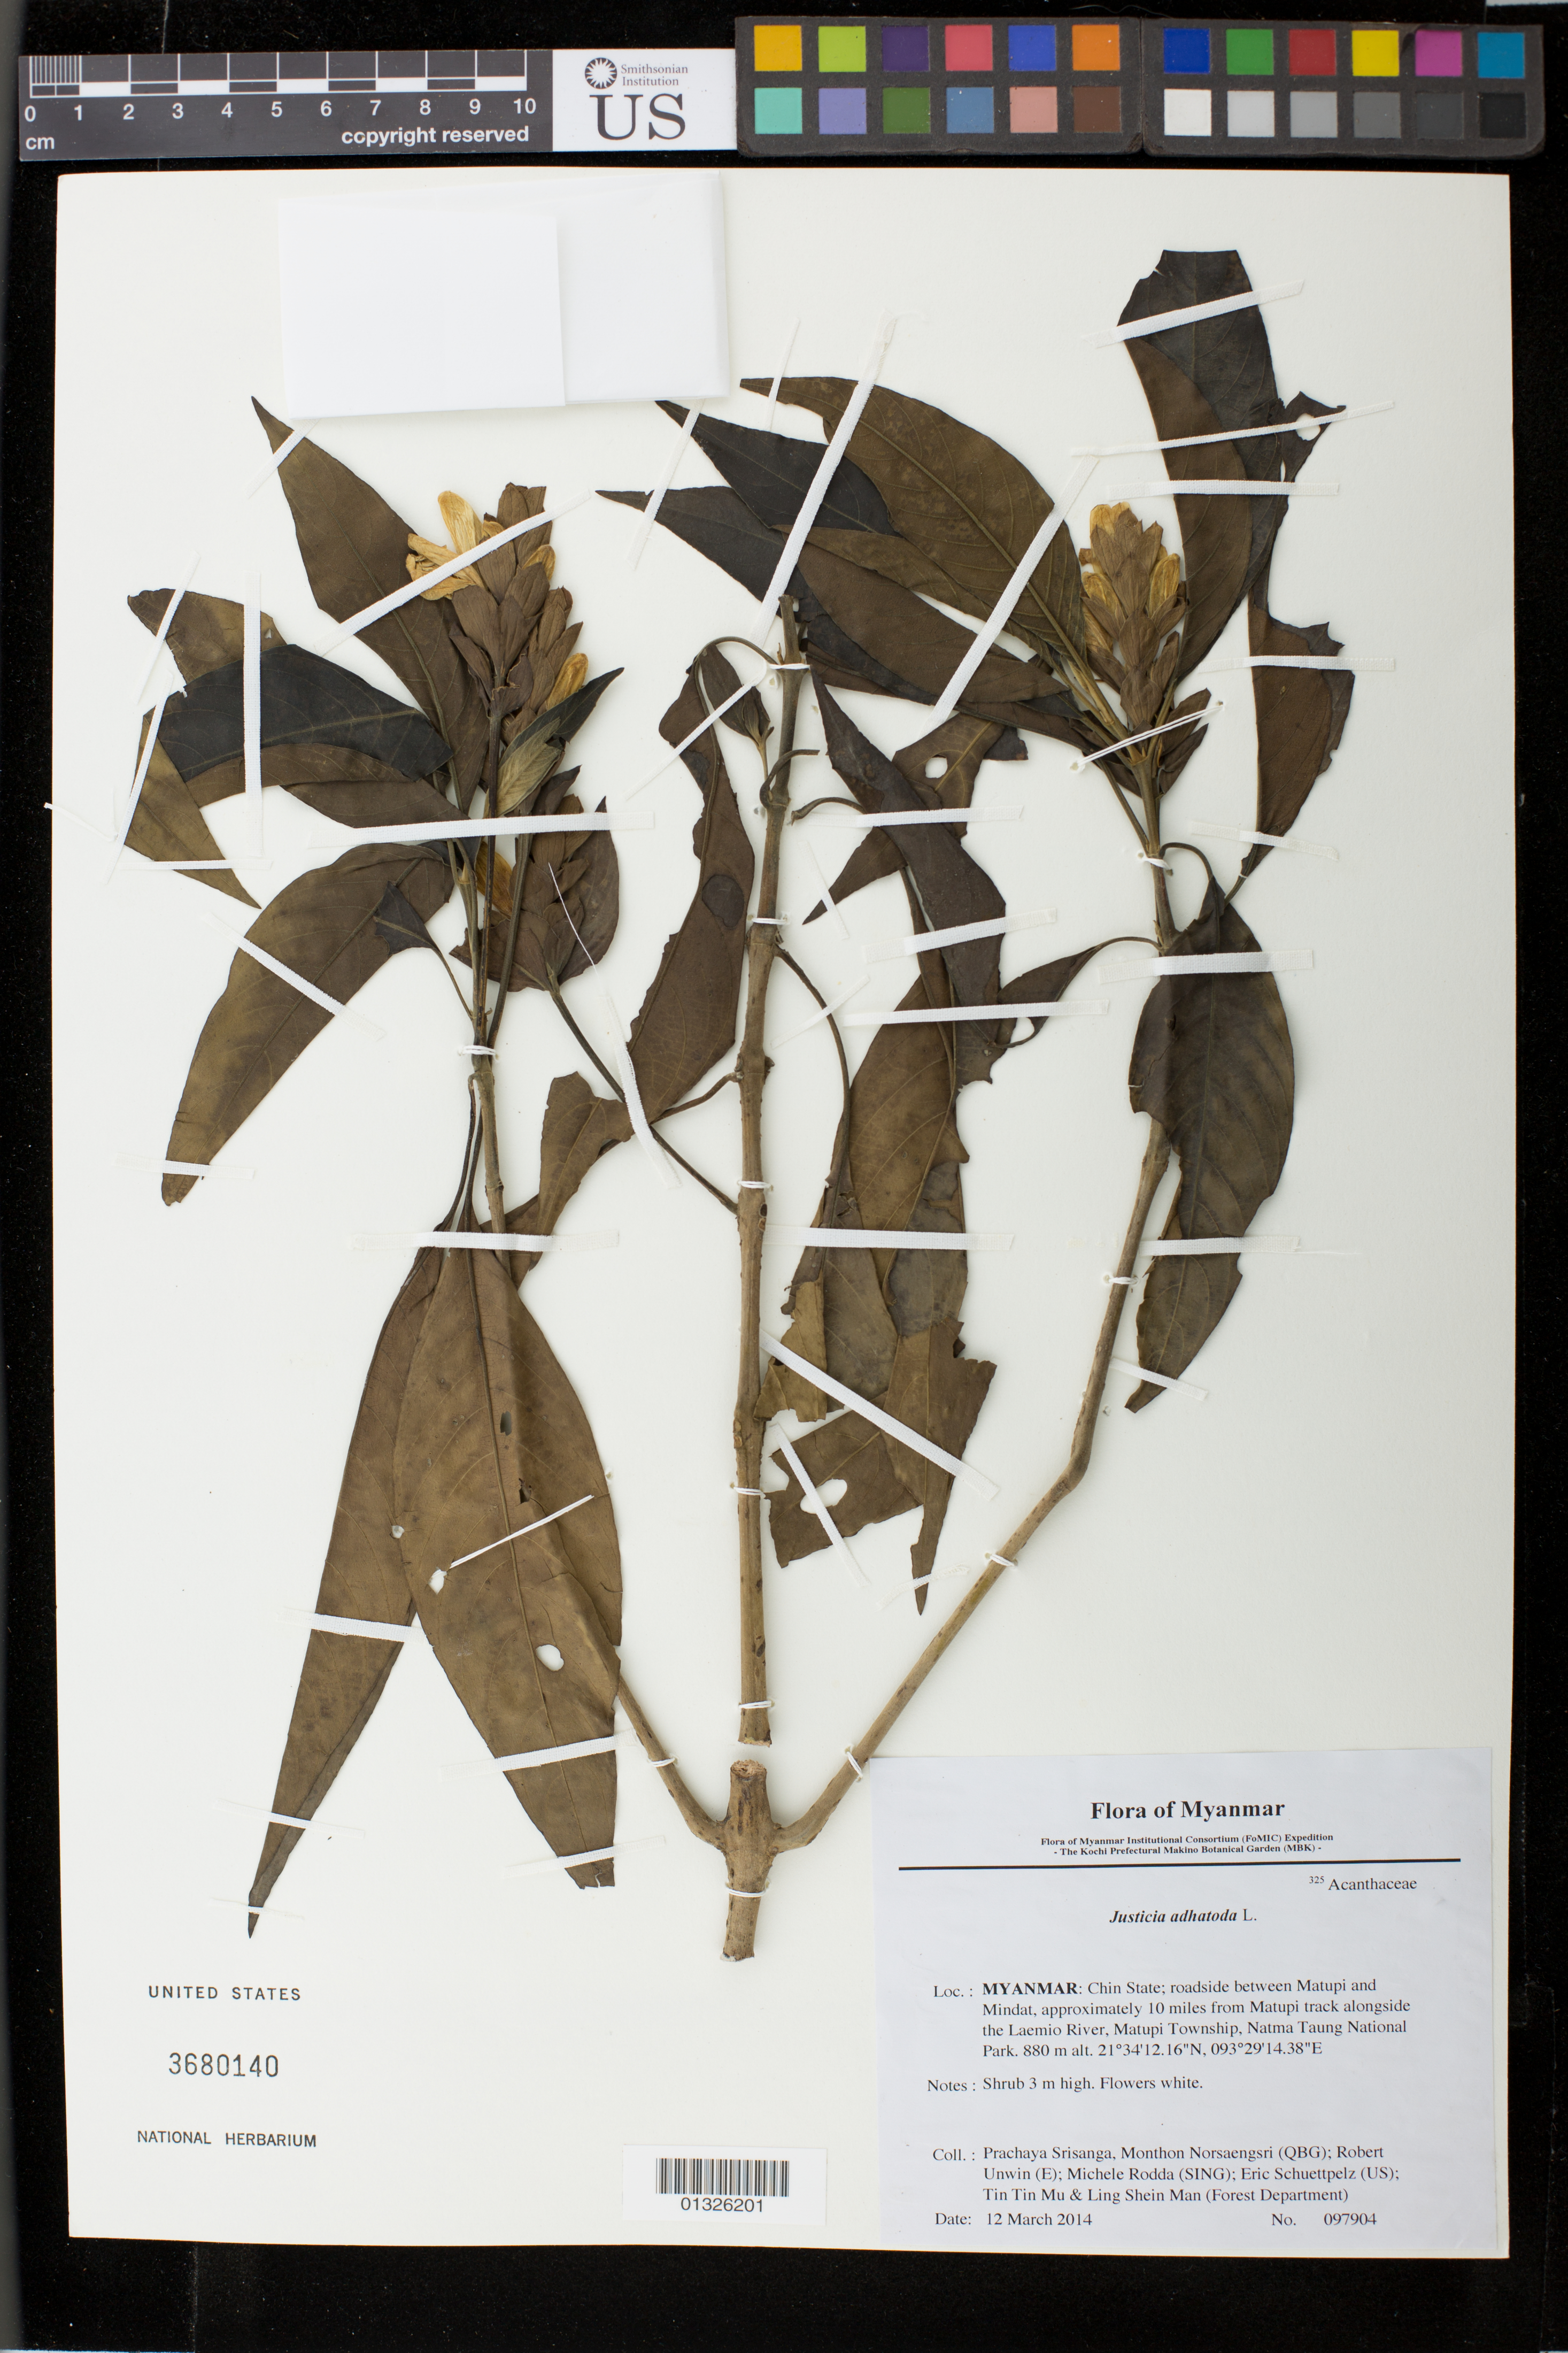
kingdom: Plantae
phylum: Tracheophyta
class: Magnoliopsida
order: Lamiales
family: Acanthaceae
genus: Justicia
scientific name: Justicia adhatoda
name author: L.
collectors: P. Srisanga, M. Norsaengsri, R. Unwin, M. Rodda, E. Schuettpelz, Tin Tin Mu & Ling Shein Man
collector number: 97904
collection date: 2014-03-12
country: Myanmar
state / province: Chin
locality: Roadside between Matupi and Mindat, approximately 10 miles from Matupi track alongside the Laemio River, Matupi Township, Natma Taung National Park.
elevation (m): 880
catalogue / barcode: US 3680140